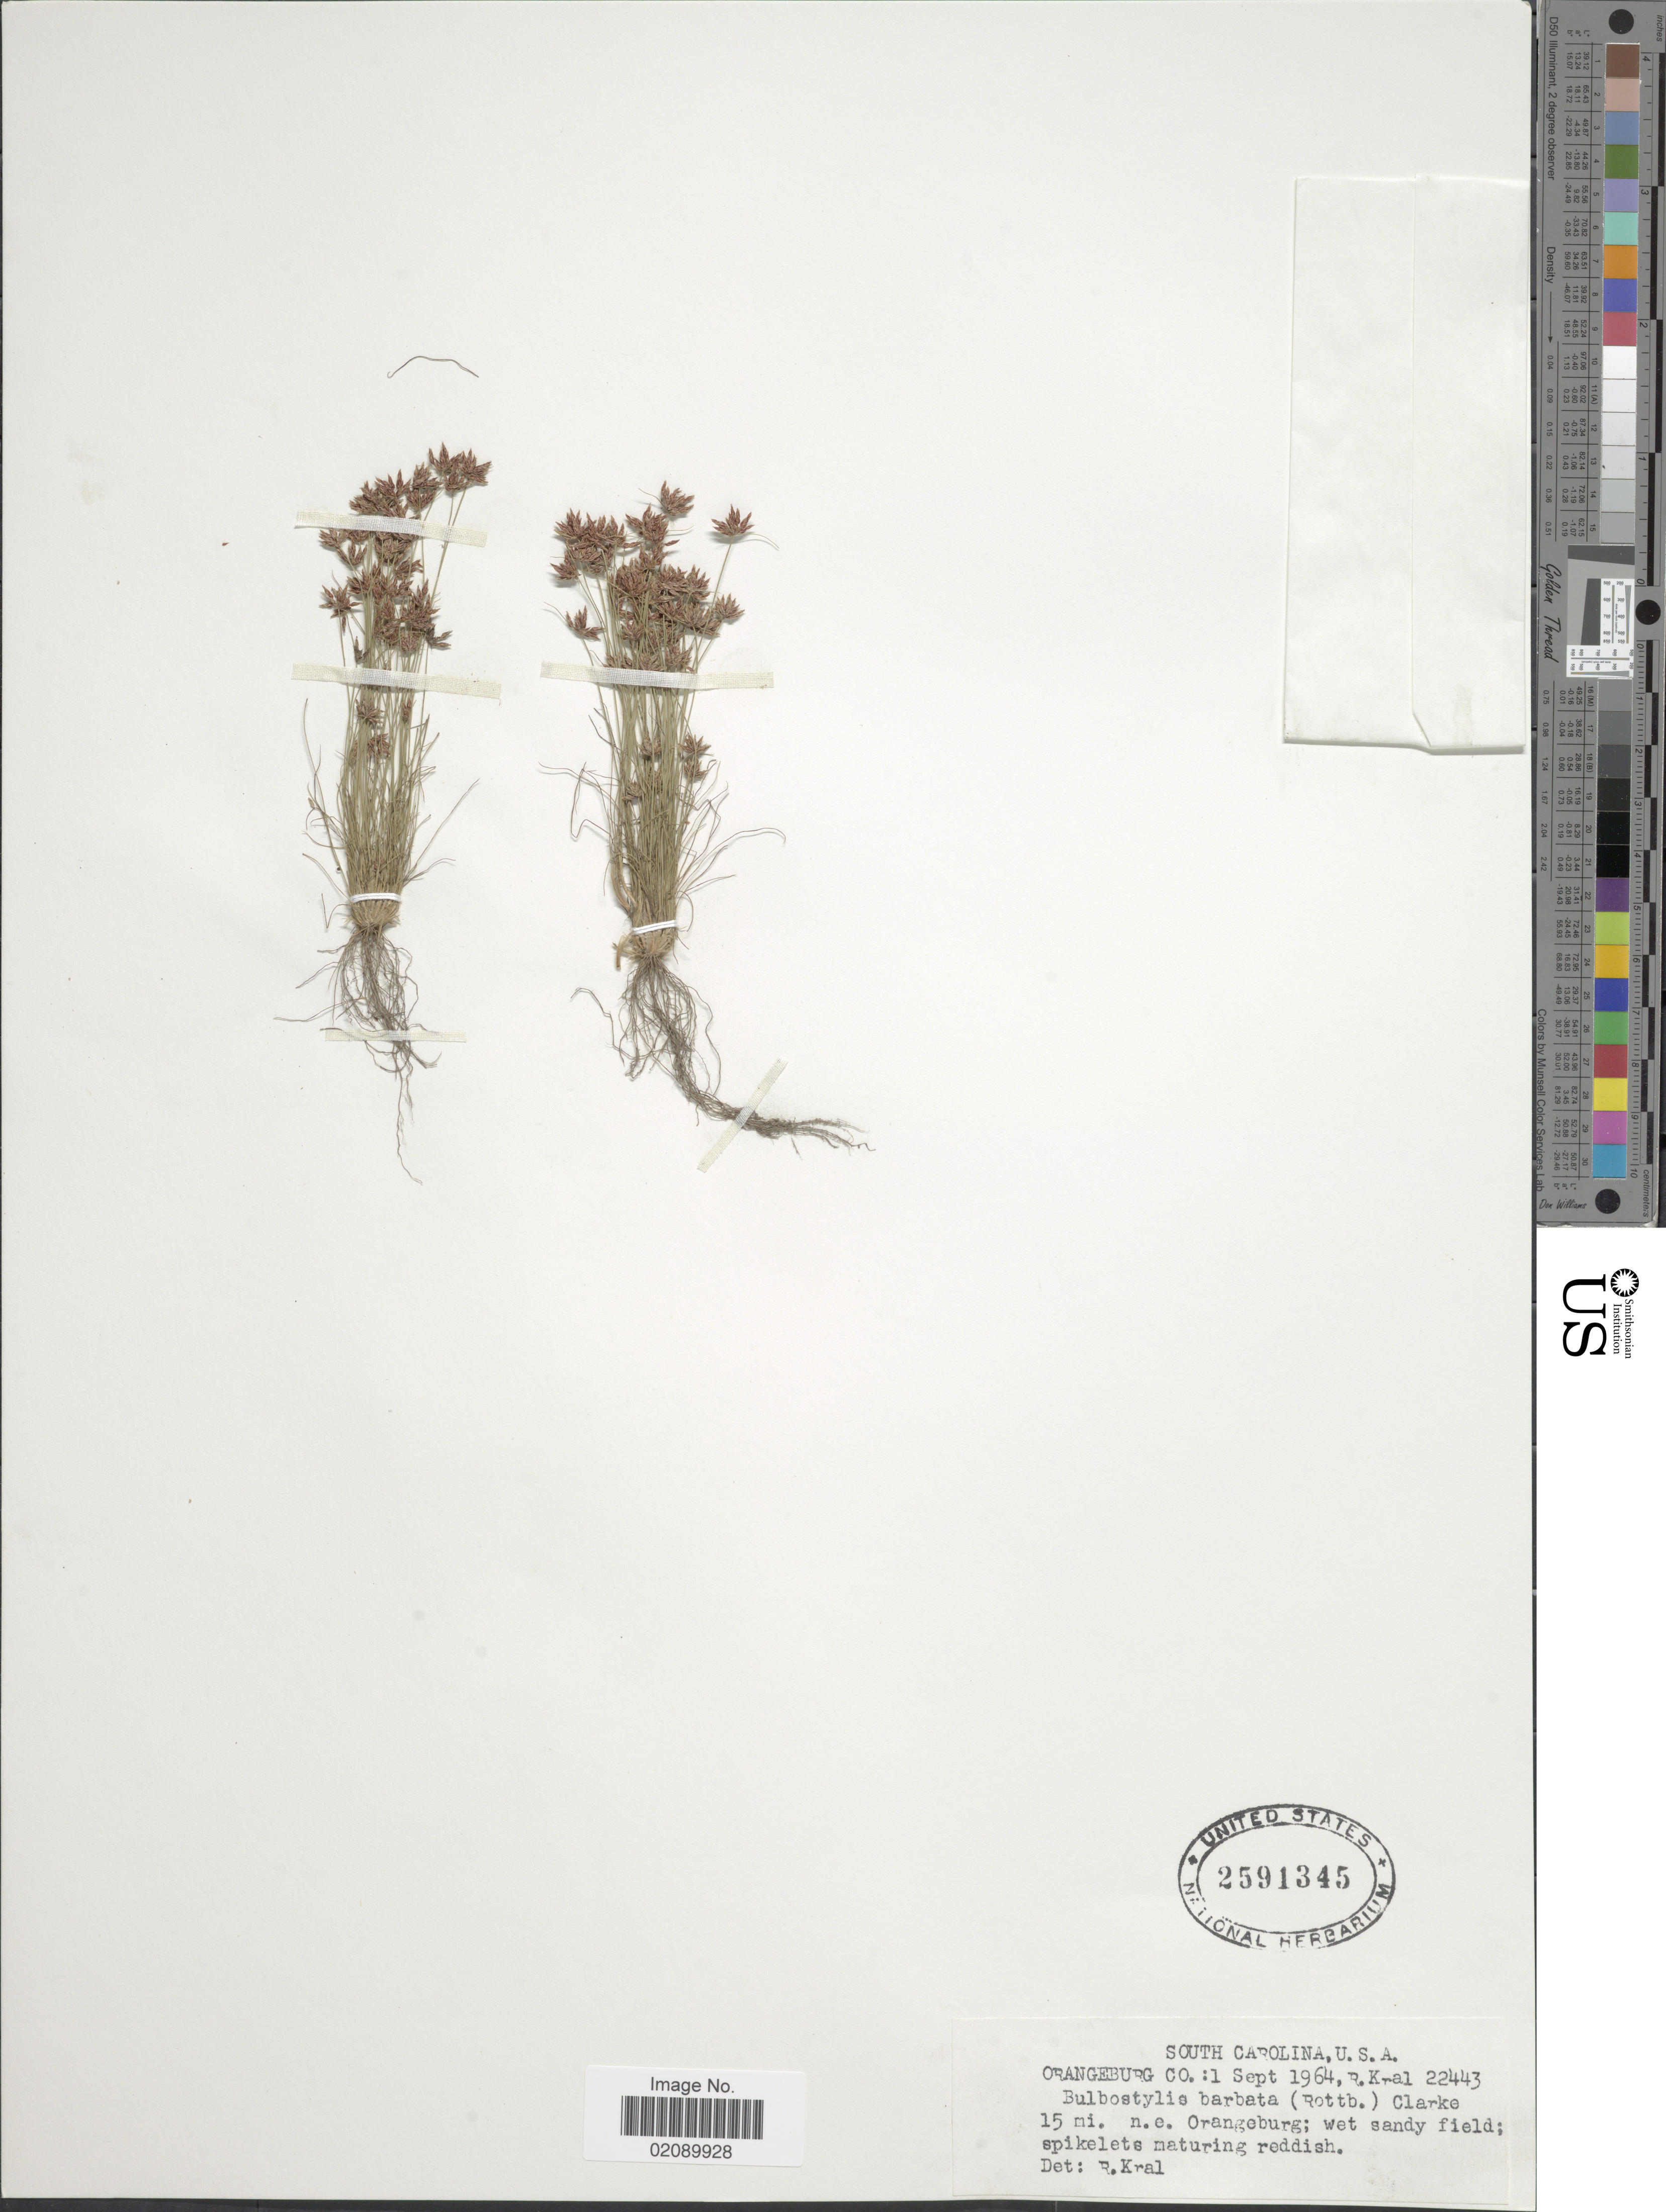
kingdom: Plantae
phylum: Tracheophyta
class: Liliopsida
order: Poales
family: Cyperaceae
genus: Bulbostylis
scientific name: Bulbostylis barbata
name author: (Rottb.) C.B. Clarke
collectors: R. Kral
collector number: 22443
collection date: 1964-09-01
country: United States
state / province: South Carolina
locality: Orangeburg Co. 15 mi. n.e. Orangeburg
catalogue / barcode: US 2591345